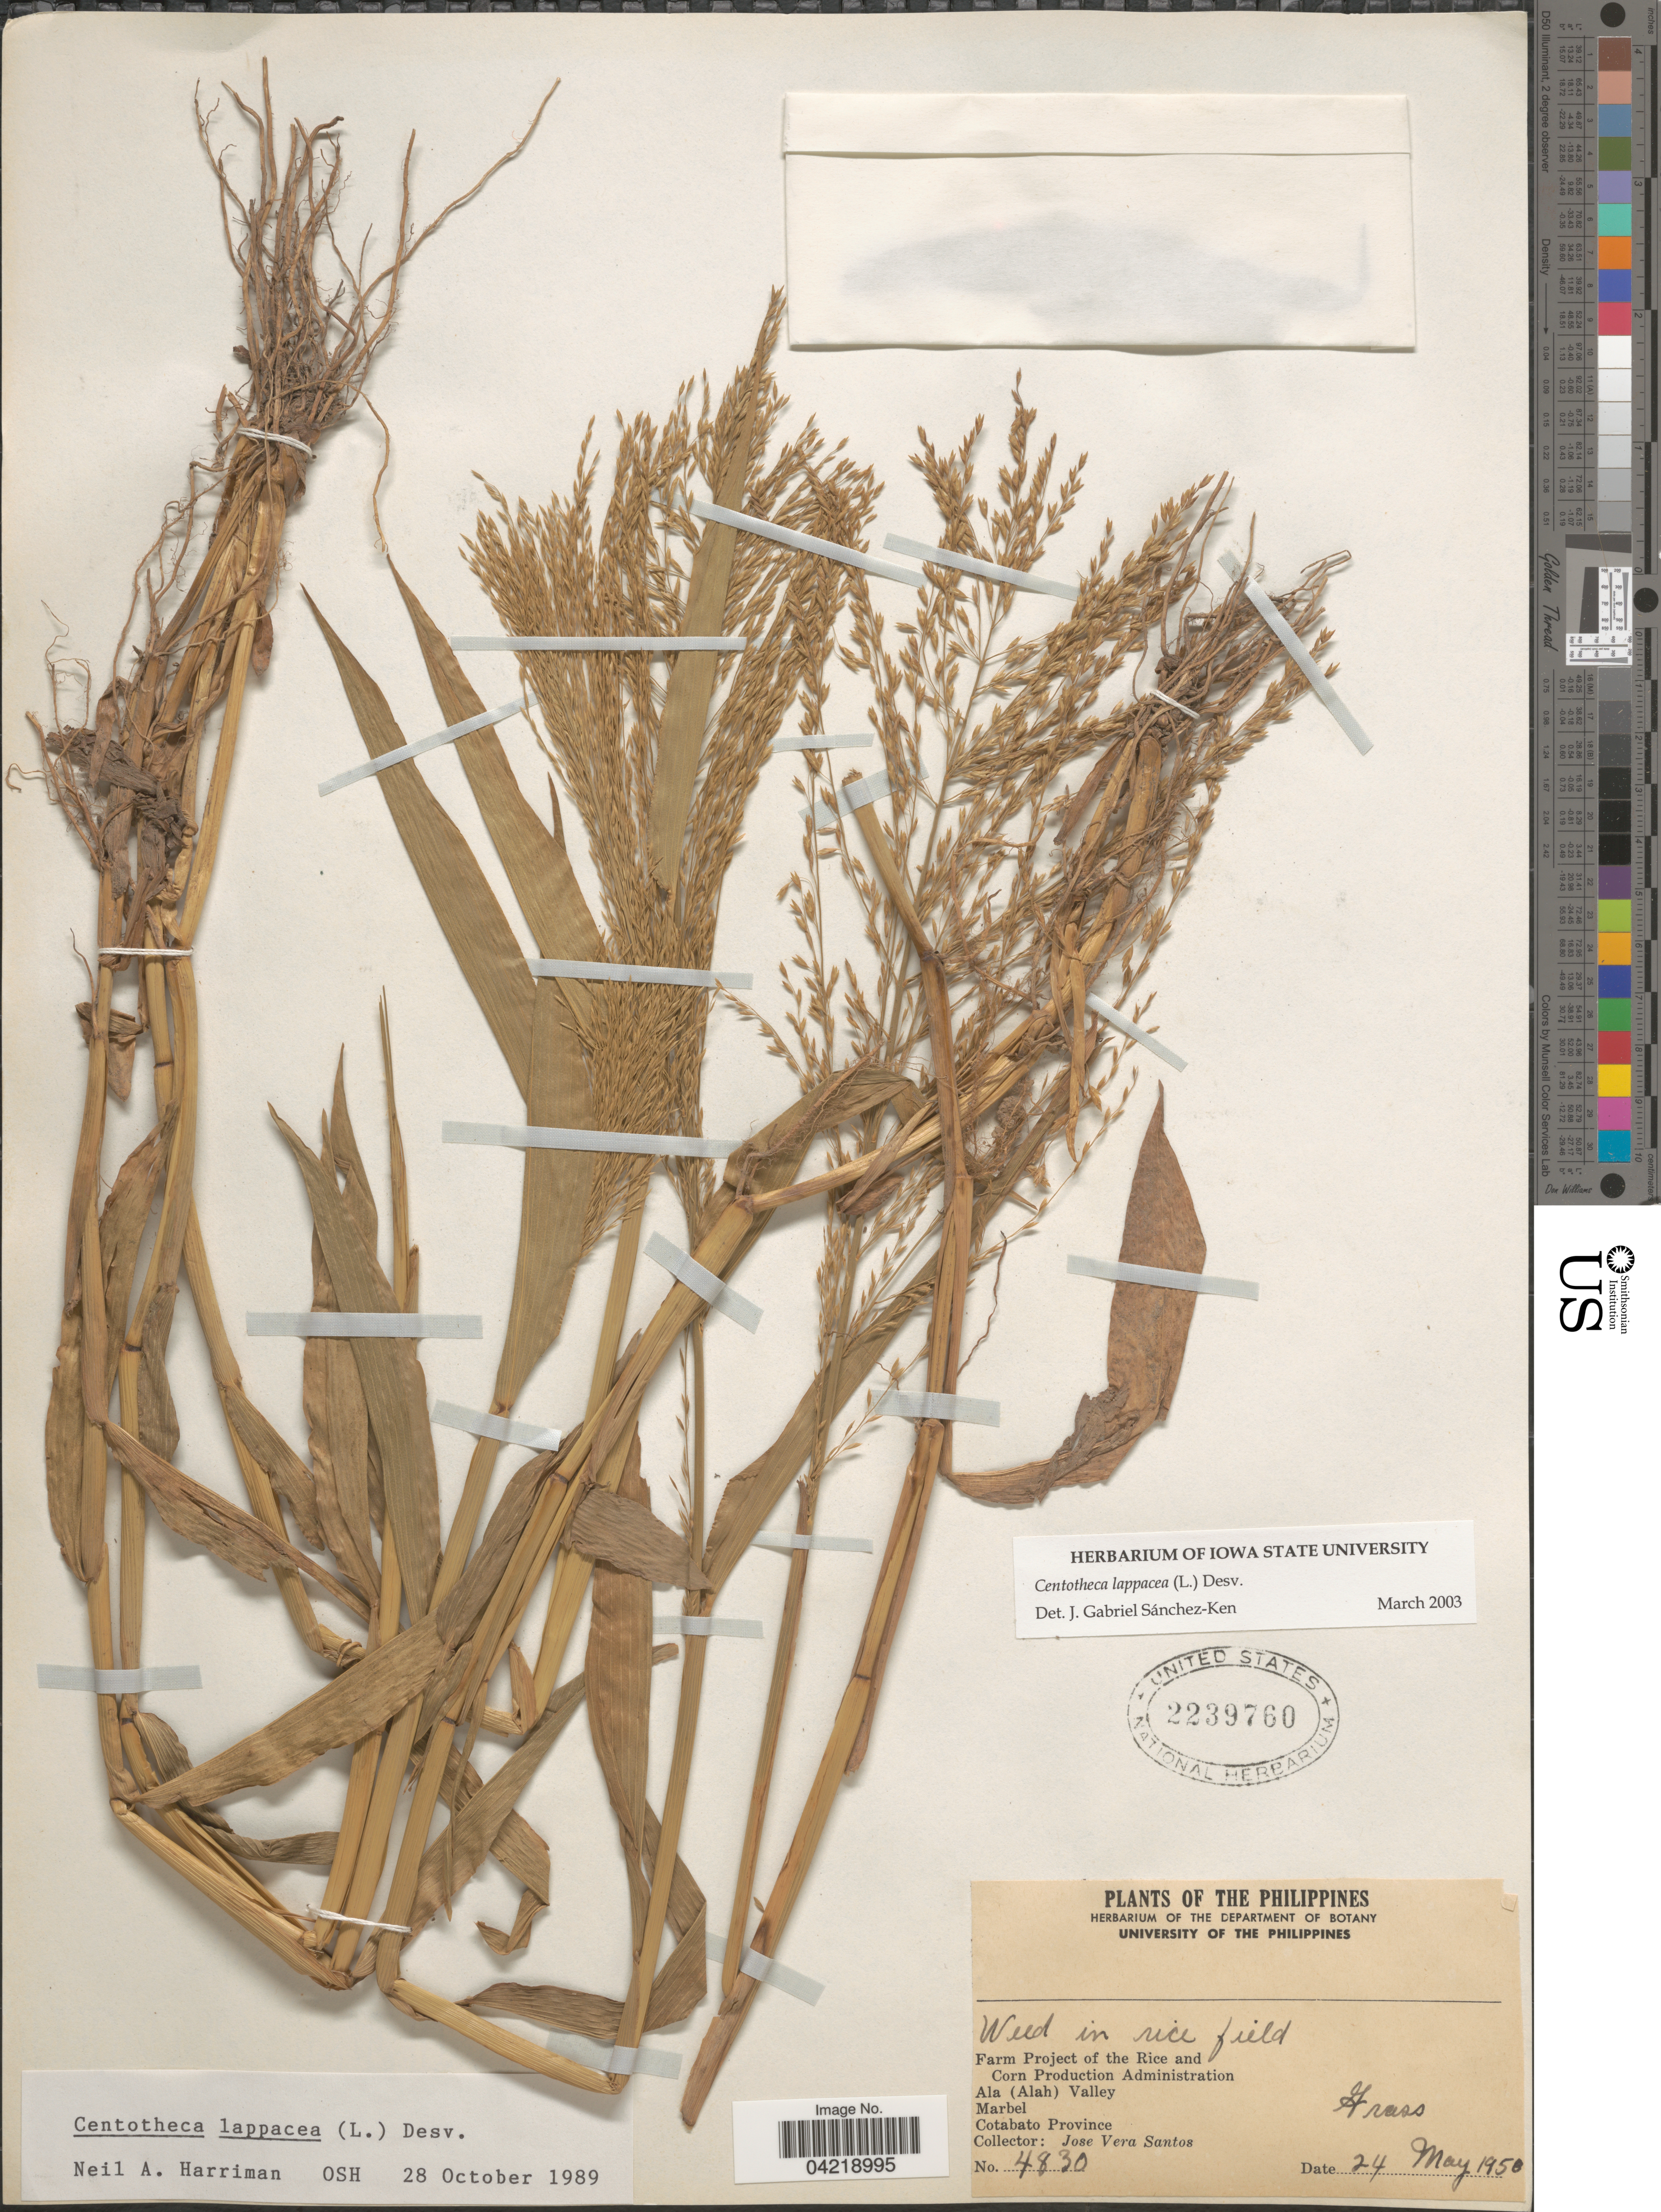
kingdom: Plantae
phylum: Tracheophyta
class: Liliopsida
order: Poales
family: Poaceae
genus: Centotheca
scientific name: Centotheca lappacea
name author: (L.) Desv.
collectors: J. Santos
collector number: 4830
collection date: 1950-05-24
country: Philippines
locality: Weed in rice field. Farm Project of the Rice and Corn Production Administration. Ala (Alah) Valley. Marbel. Cotabato Province.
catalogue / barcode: US 2239760